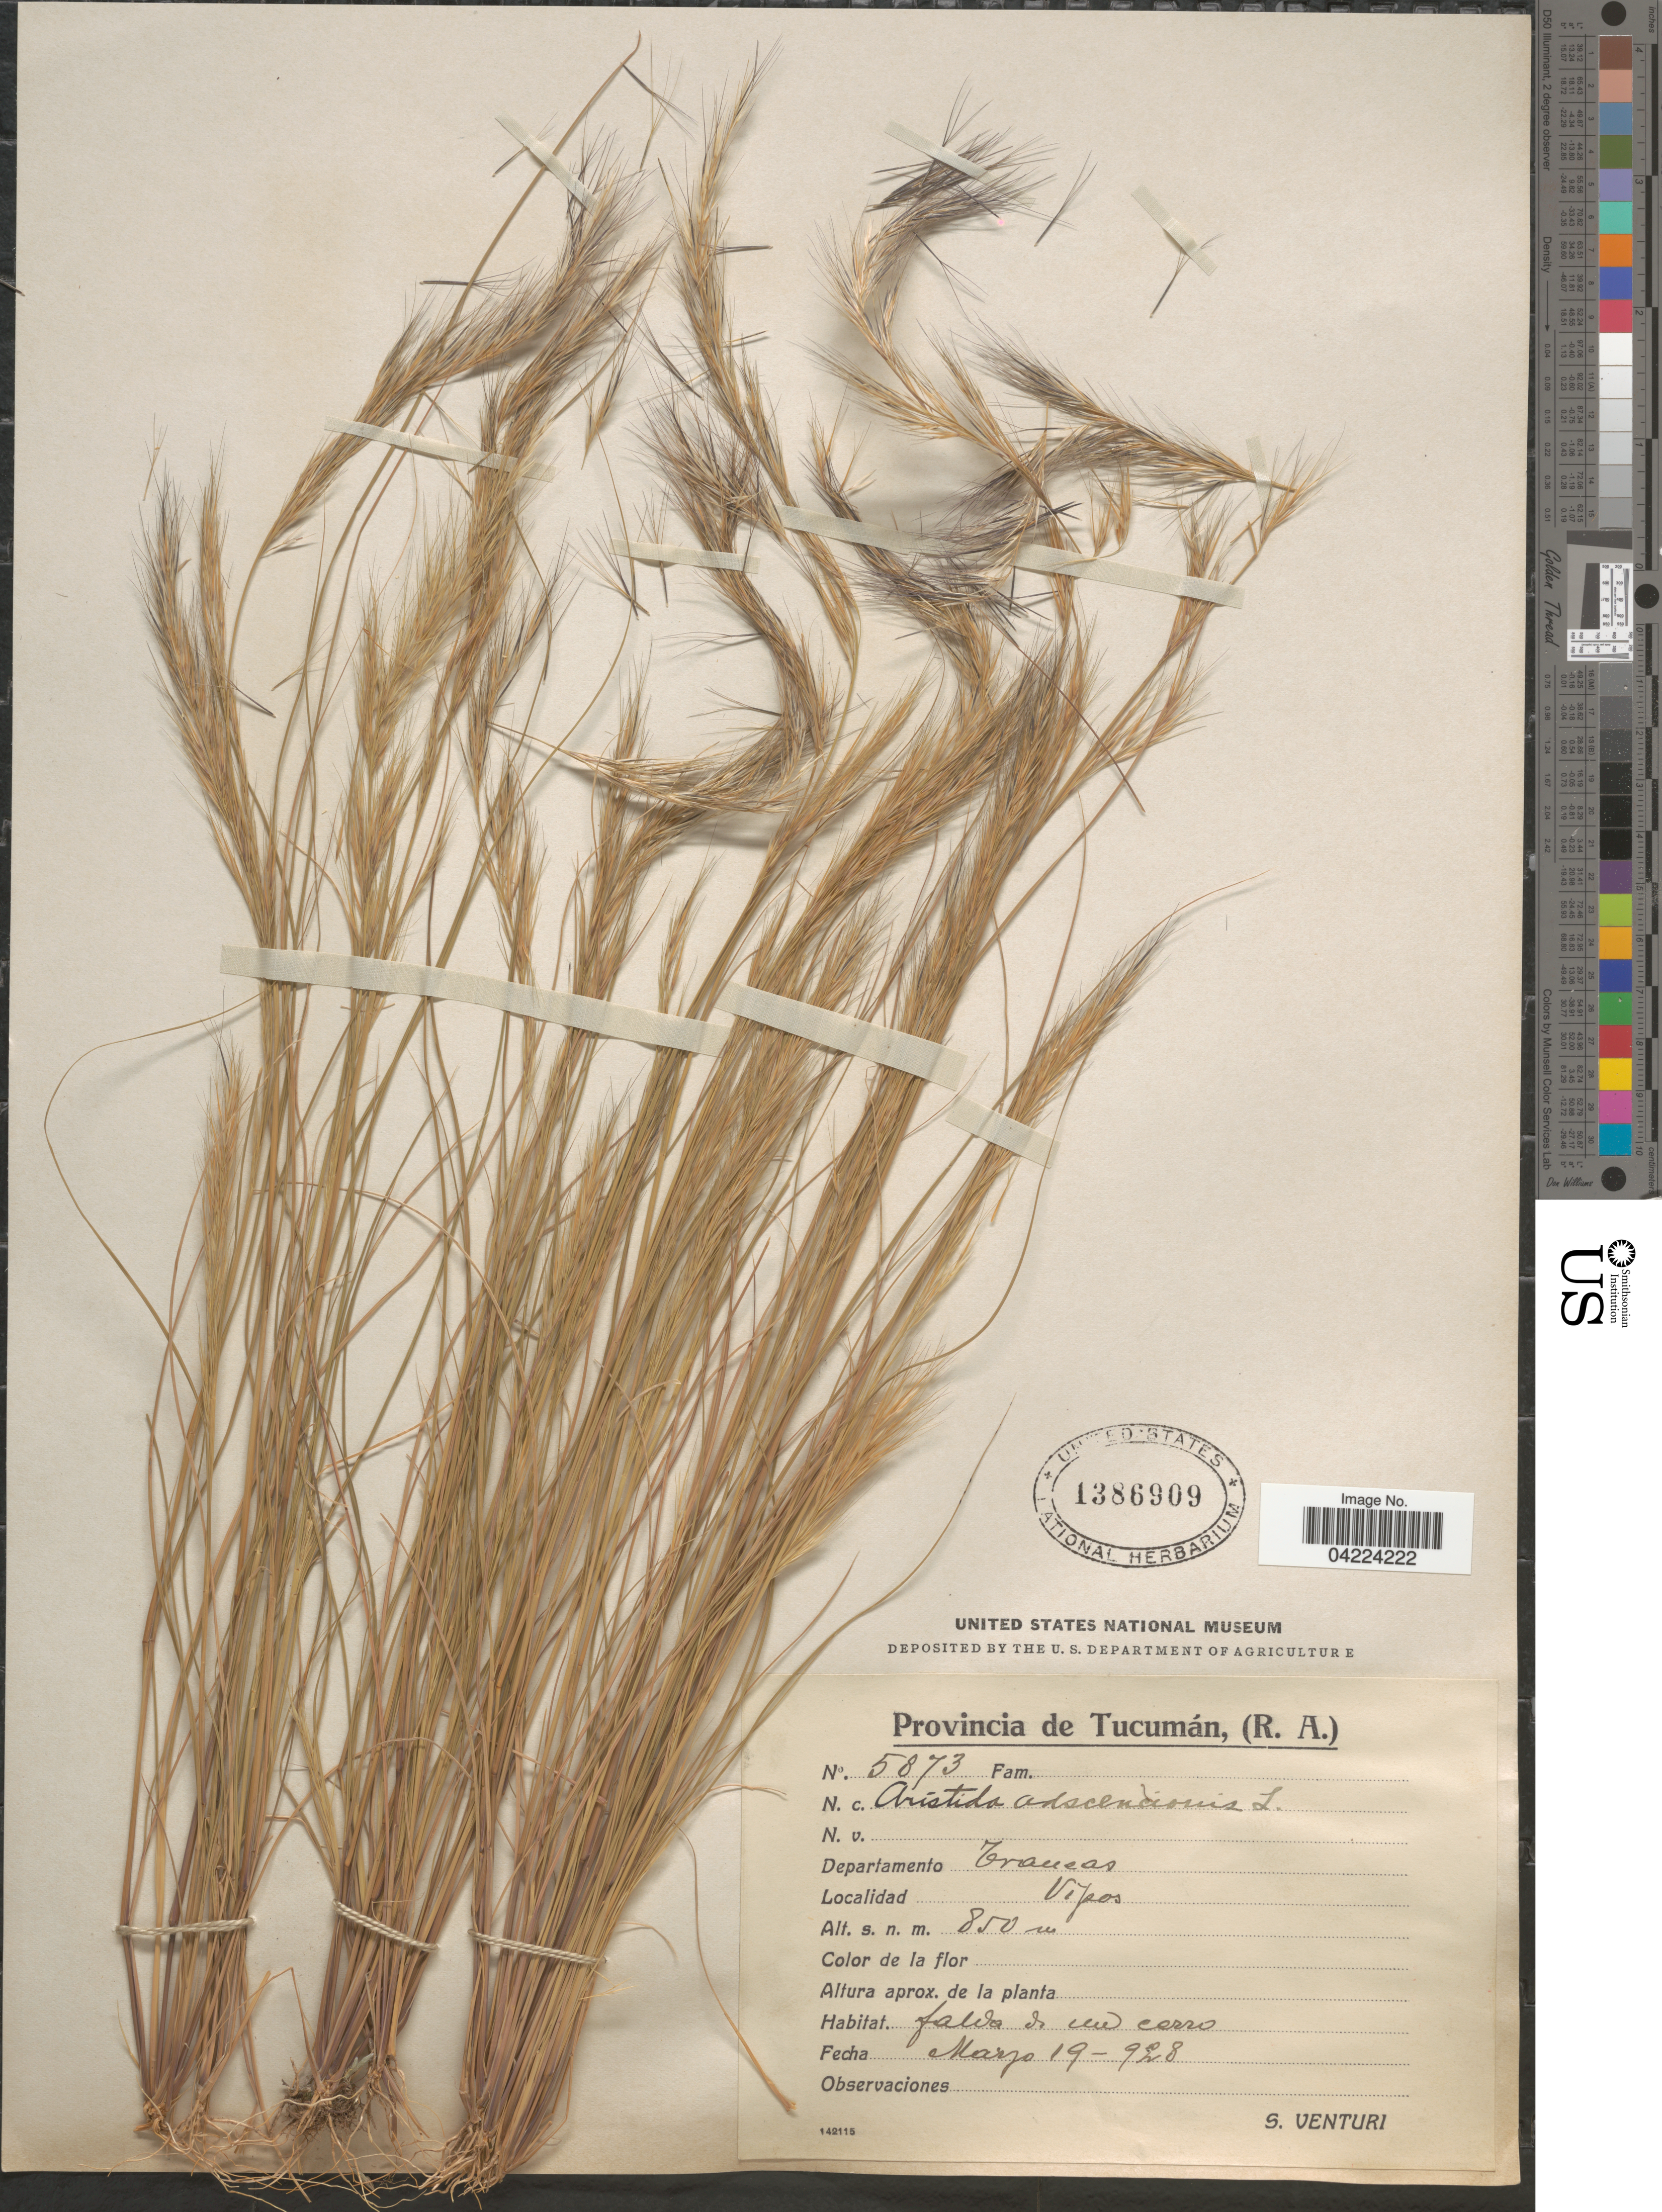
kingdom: Plantae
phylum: Tracheophyta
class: Liliopsida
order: Poales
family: Poaceae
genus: Aristida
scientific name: Aristida adscensionis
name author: L.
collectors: S. Venturi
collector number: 5873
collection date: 1928-03-19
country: Argentina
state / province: Tucuman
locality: Departamento Trancas. Vipos.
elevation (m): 850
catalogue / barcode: US 1386909